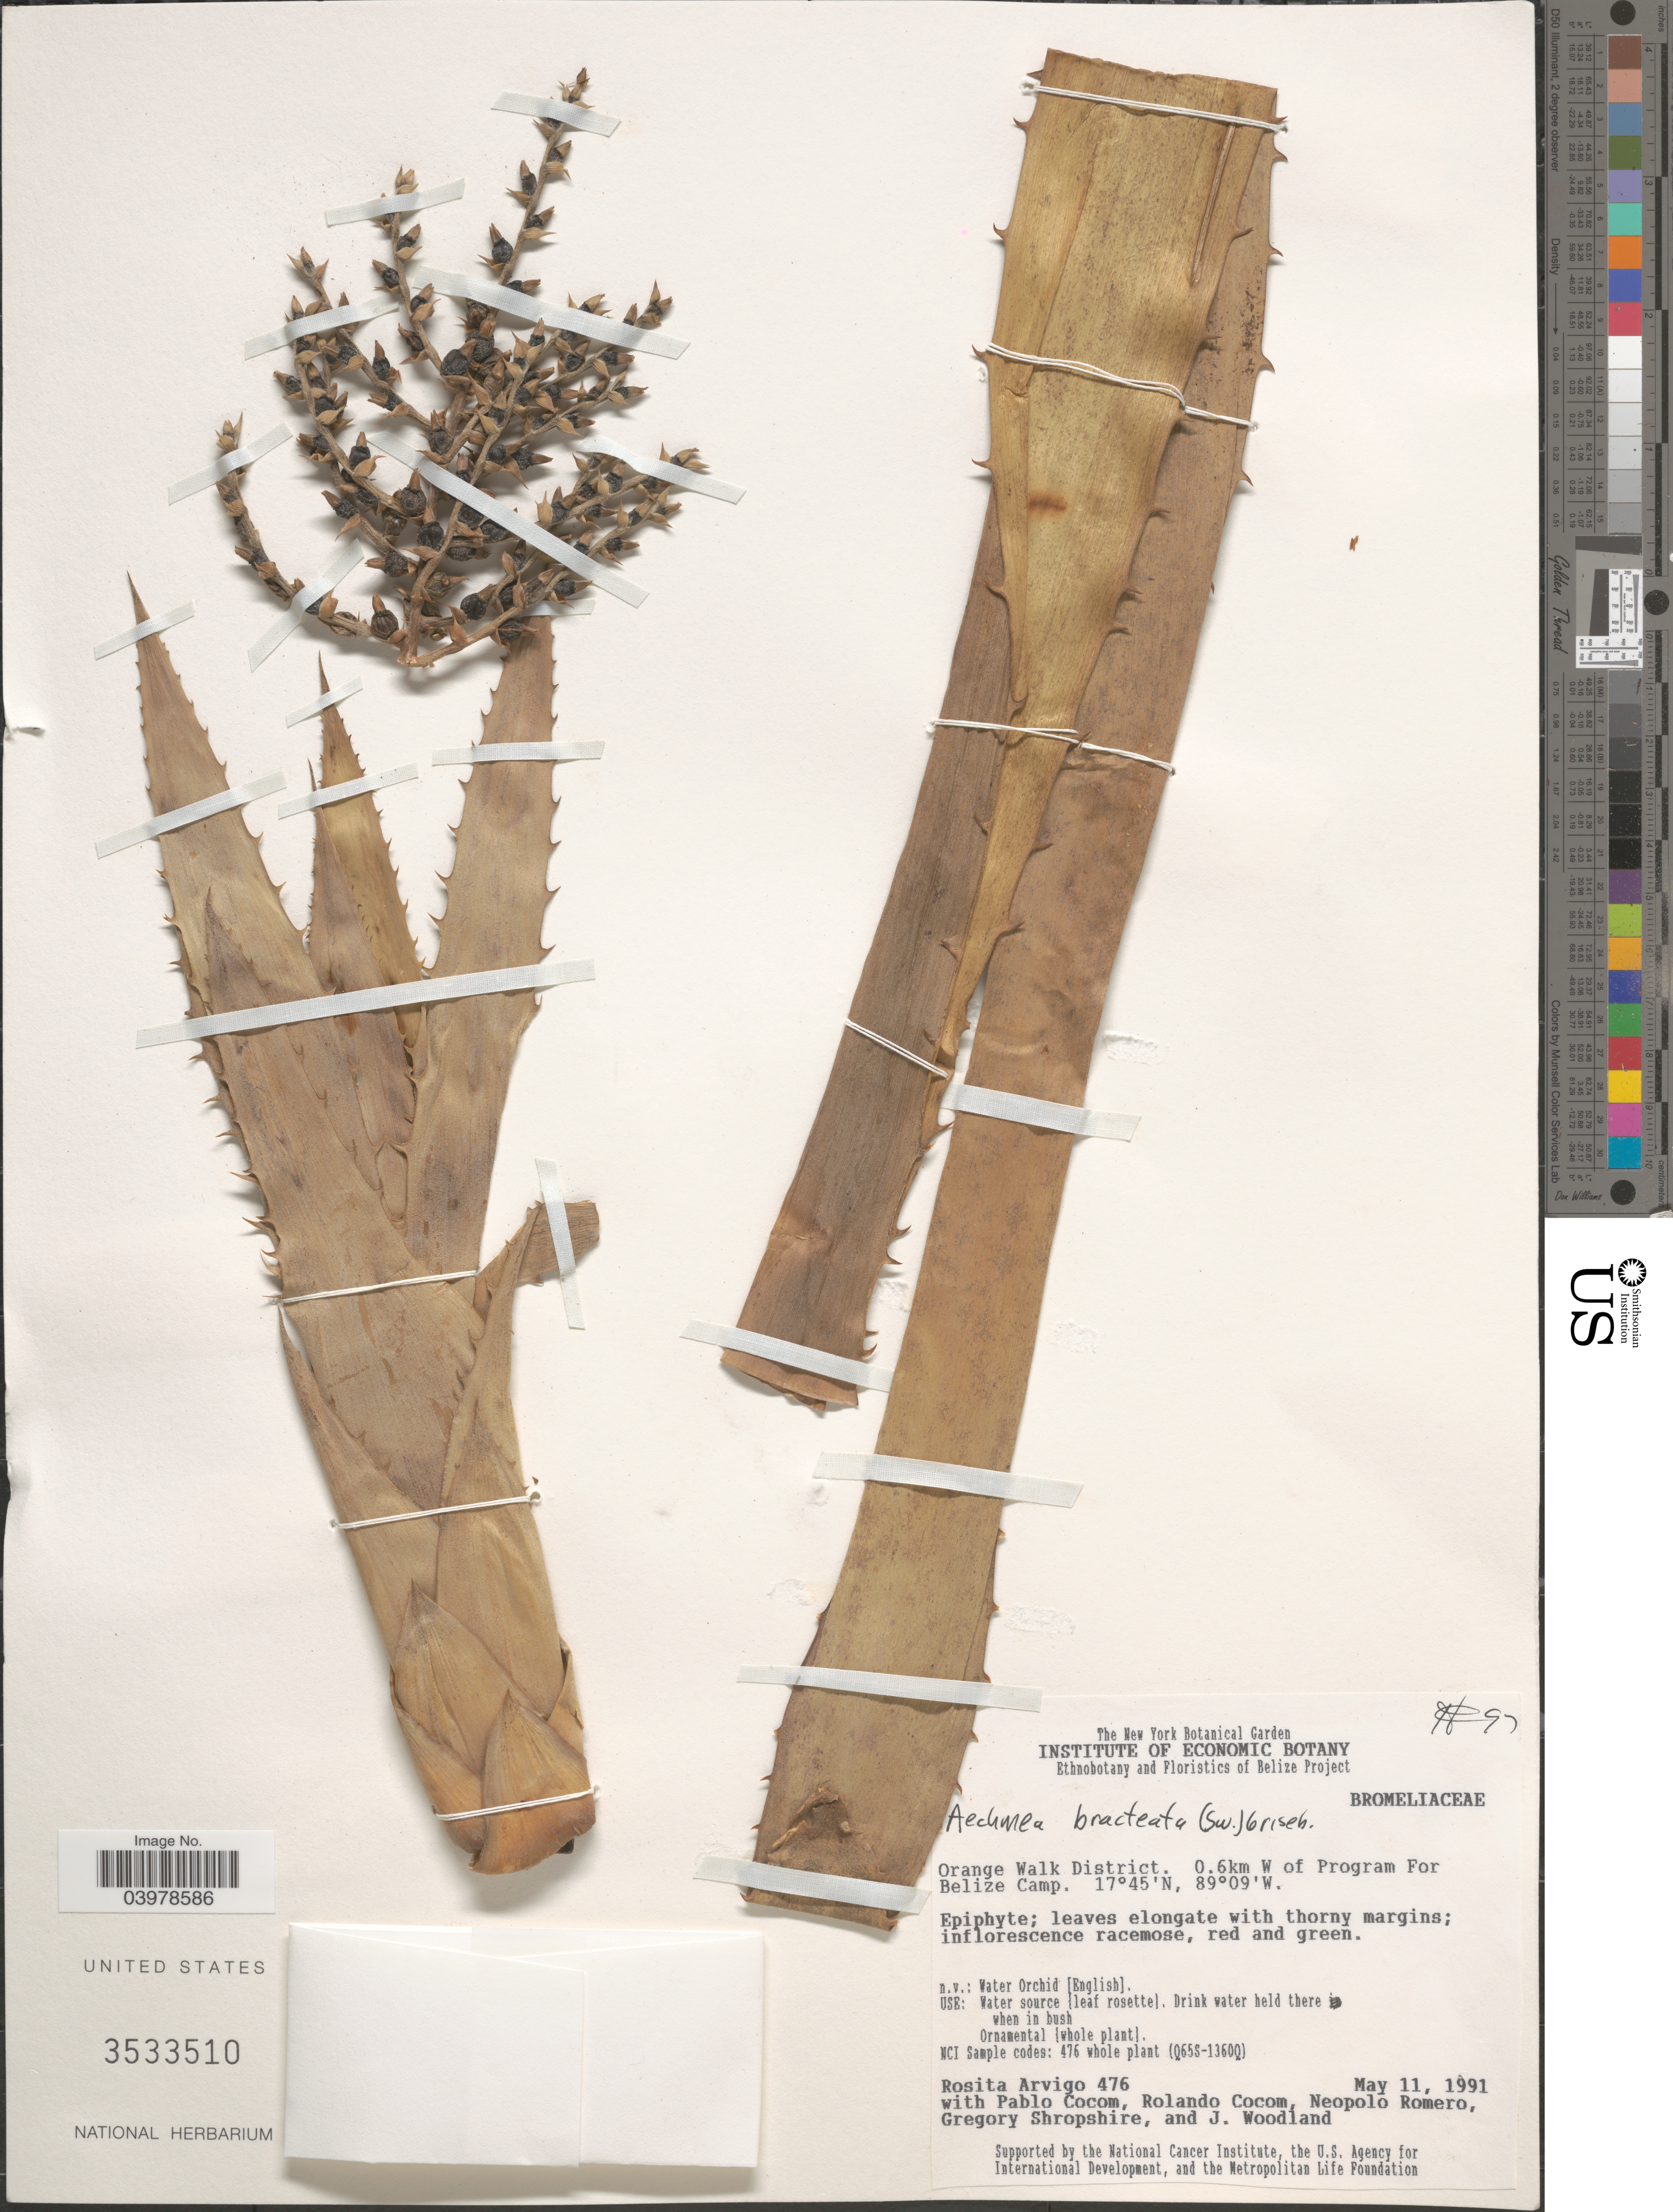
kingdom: Plantae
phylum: Tracheophyta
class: Liliopsida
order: Poales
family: Bromeliaceae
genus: Aechmea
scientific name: Aechmea bracteata var. bracteata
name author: (Sw.) Griseb.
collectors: R. Arvigo, P. Cocom, R. Cocom, N. Romero & et al.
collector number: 476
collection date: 1991-05-11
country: Belize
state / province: Orange Walk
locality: Orange Walk District. 0.6km W of Program For Belize Camp.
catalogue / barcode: US 3533510